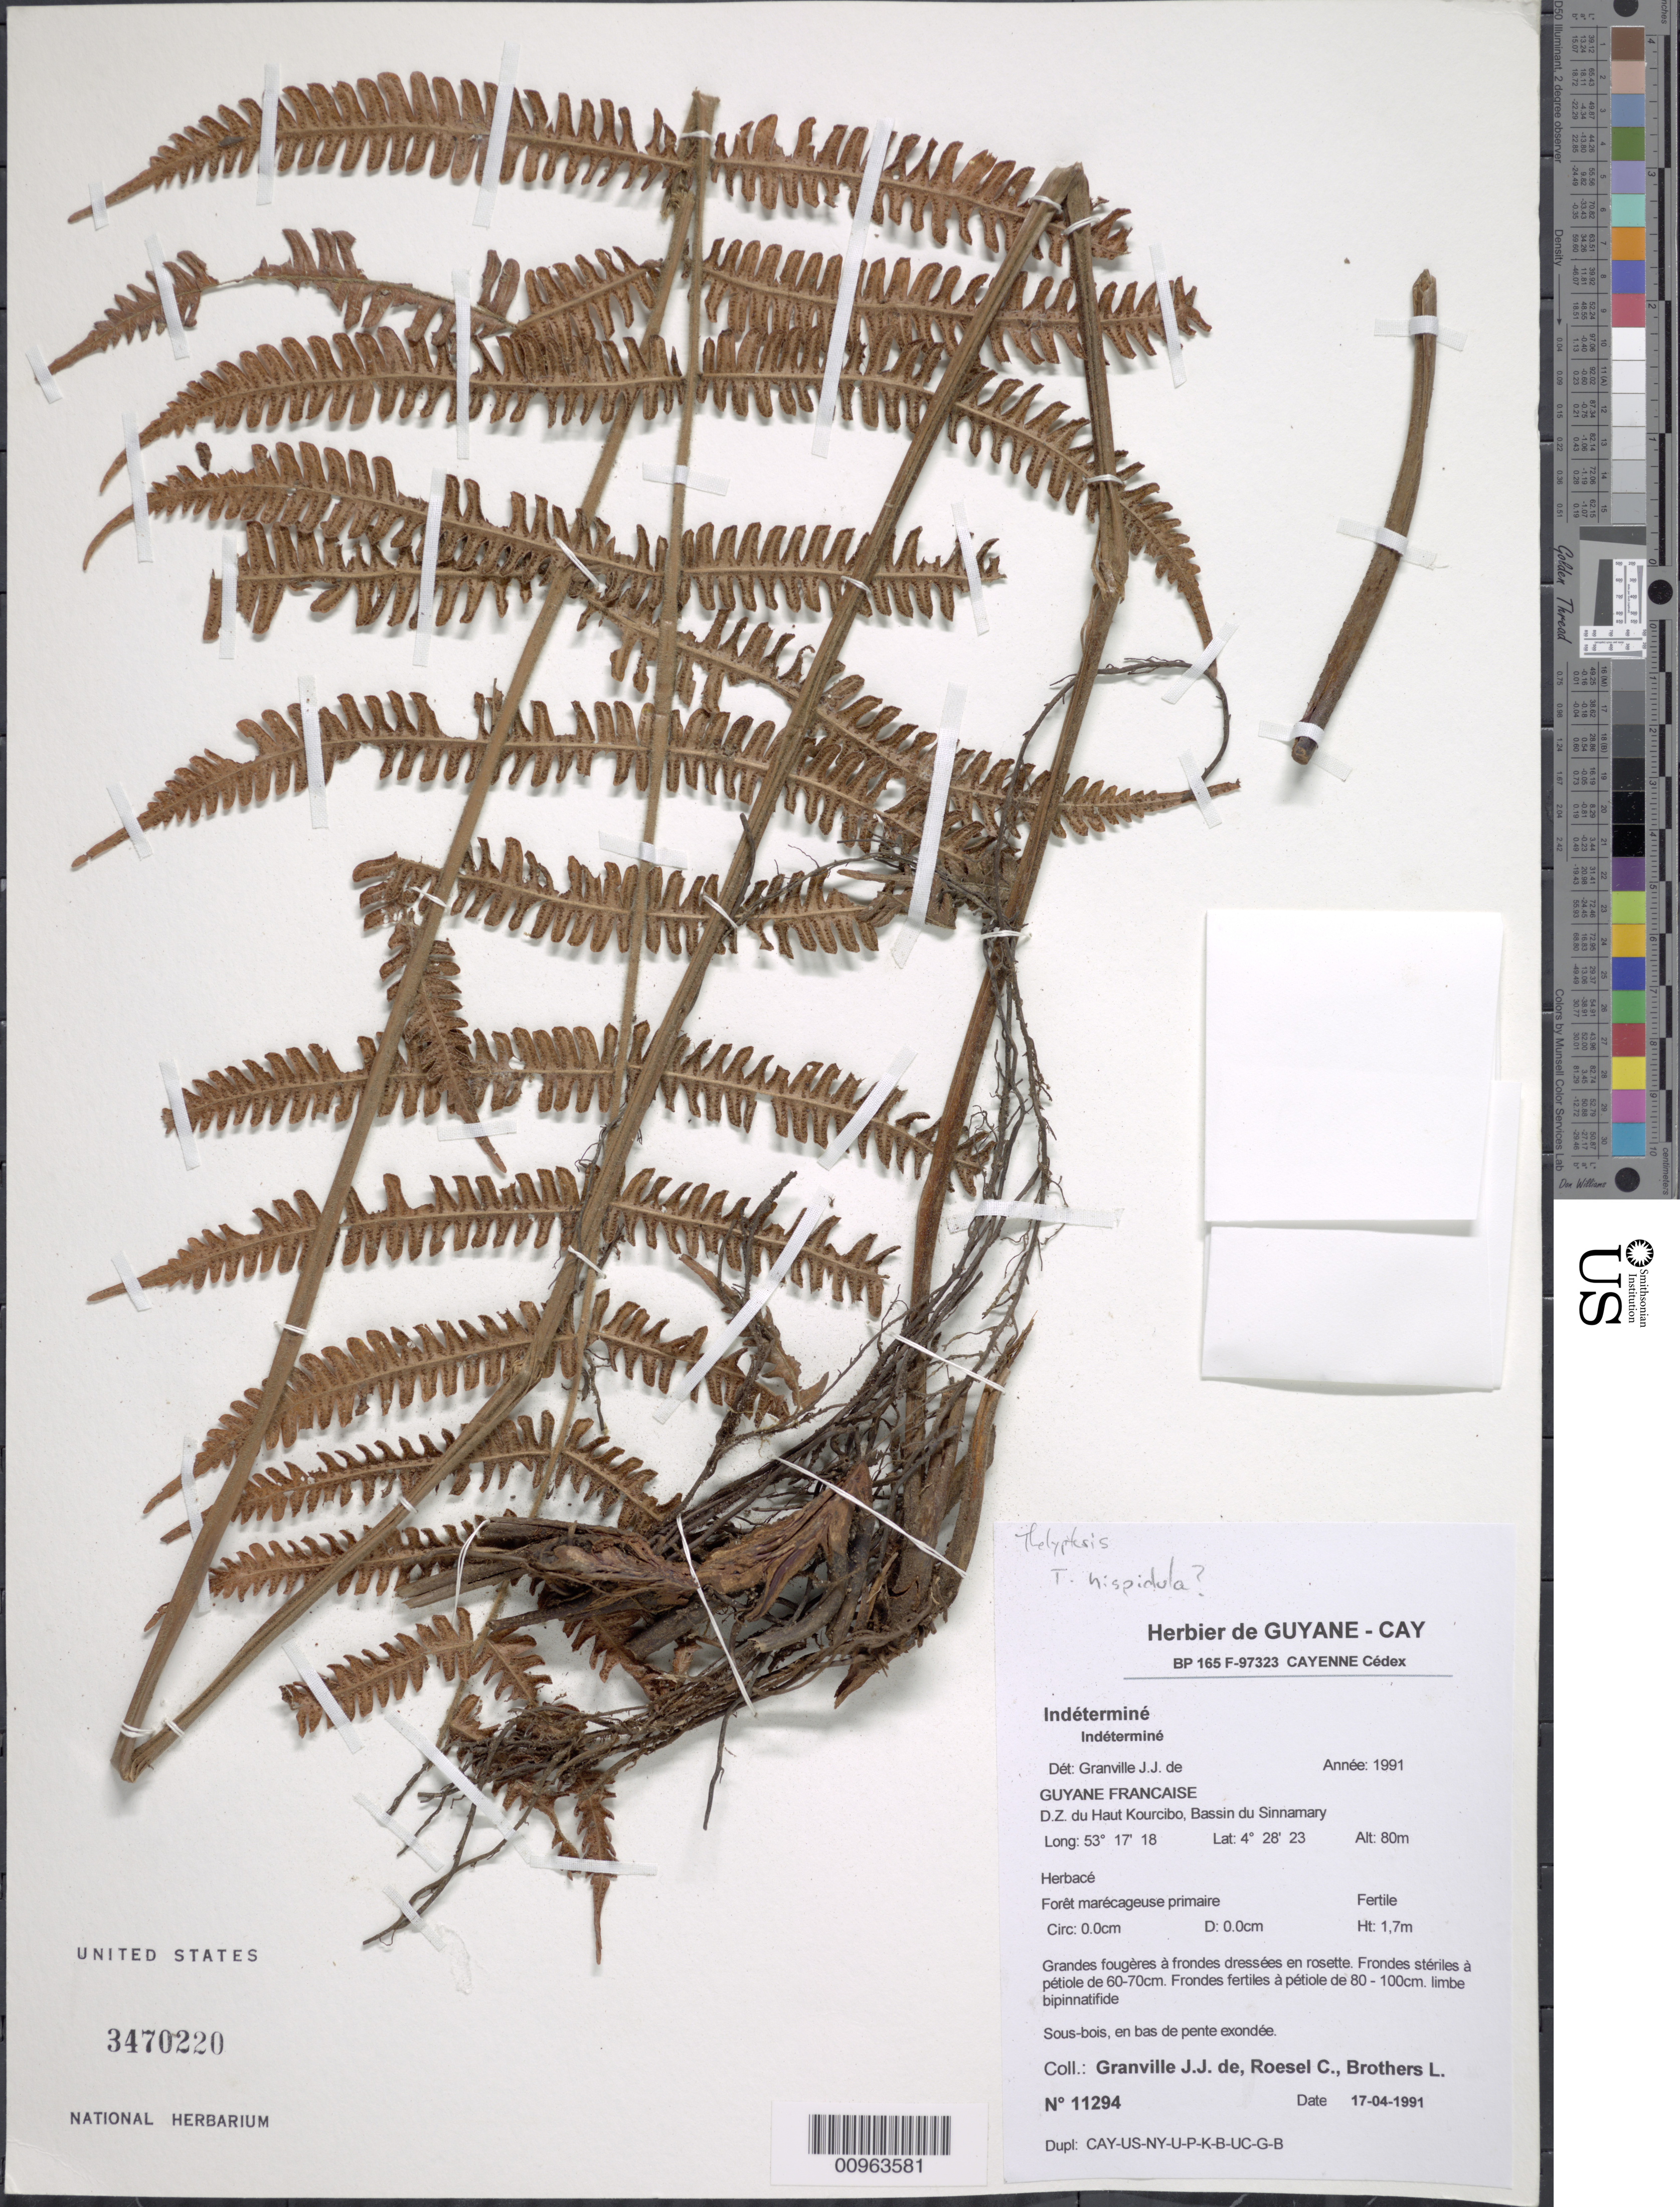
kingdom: Plantae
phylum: Tracheophyta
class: Polypodiopsida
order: Polypodiales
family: Thelypteridaceae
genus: Christella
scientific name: Christella hispidula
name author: (Decne.) Holttum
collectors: J.-J. de Granville, C. S. Roesel & L. Brothers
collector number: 11294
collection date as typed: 17-Apr-91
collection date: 1991-04-17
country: French Guiana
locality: D.Z. du Haut-Kourcibo, Bassin du Sinnamary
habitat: Foret marecageuse primaire. Sous-bois, en base de pente exondee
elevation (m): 80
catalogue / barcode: US 3470220